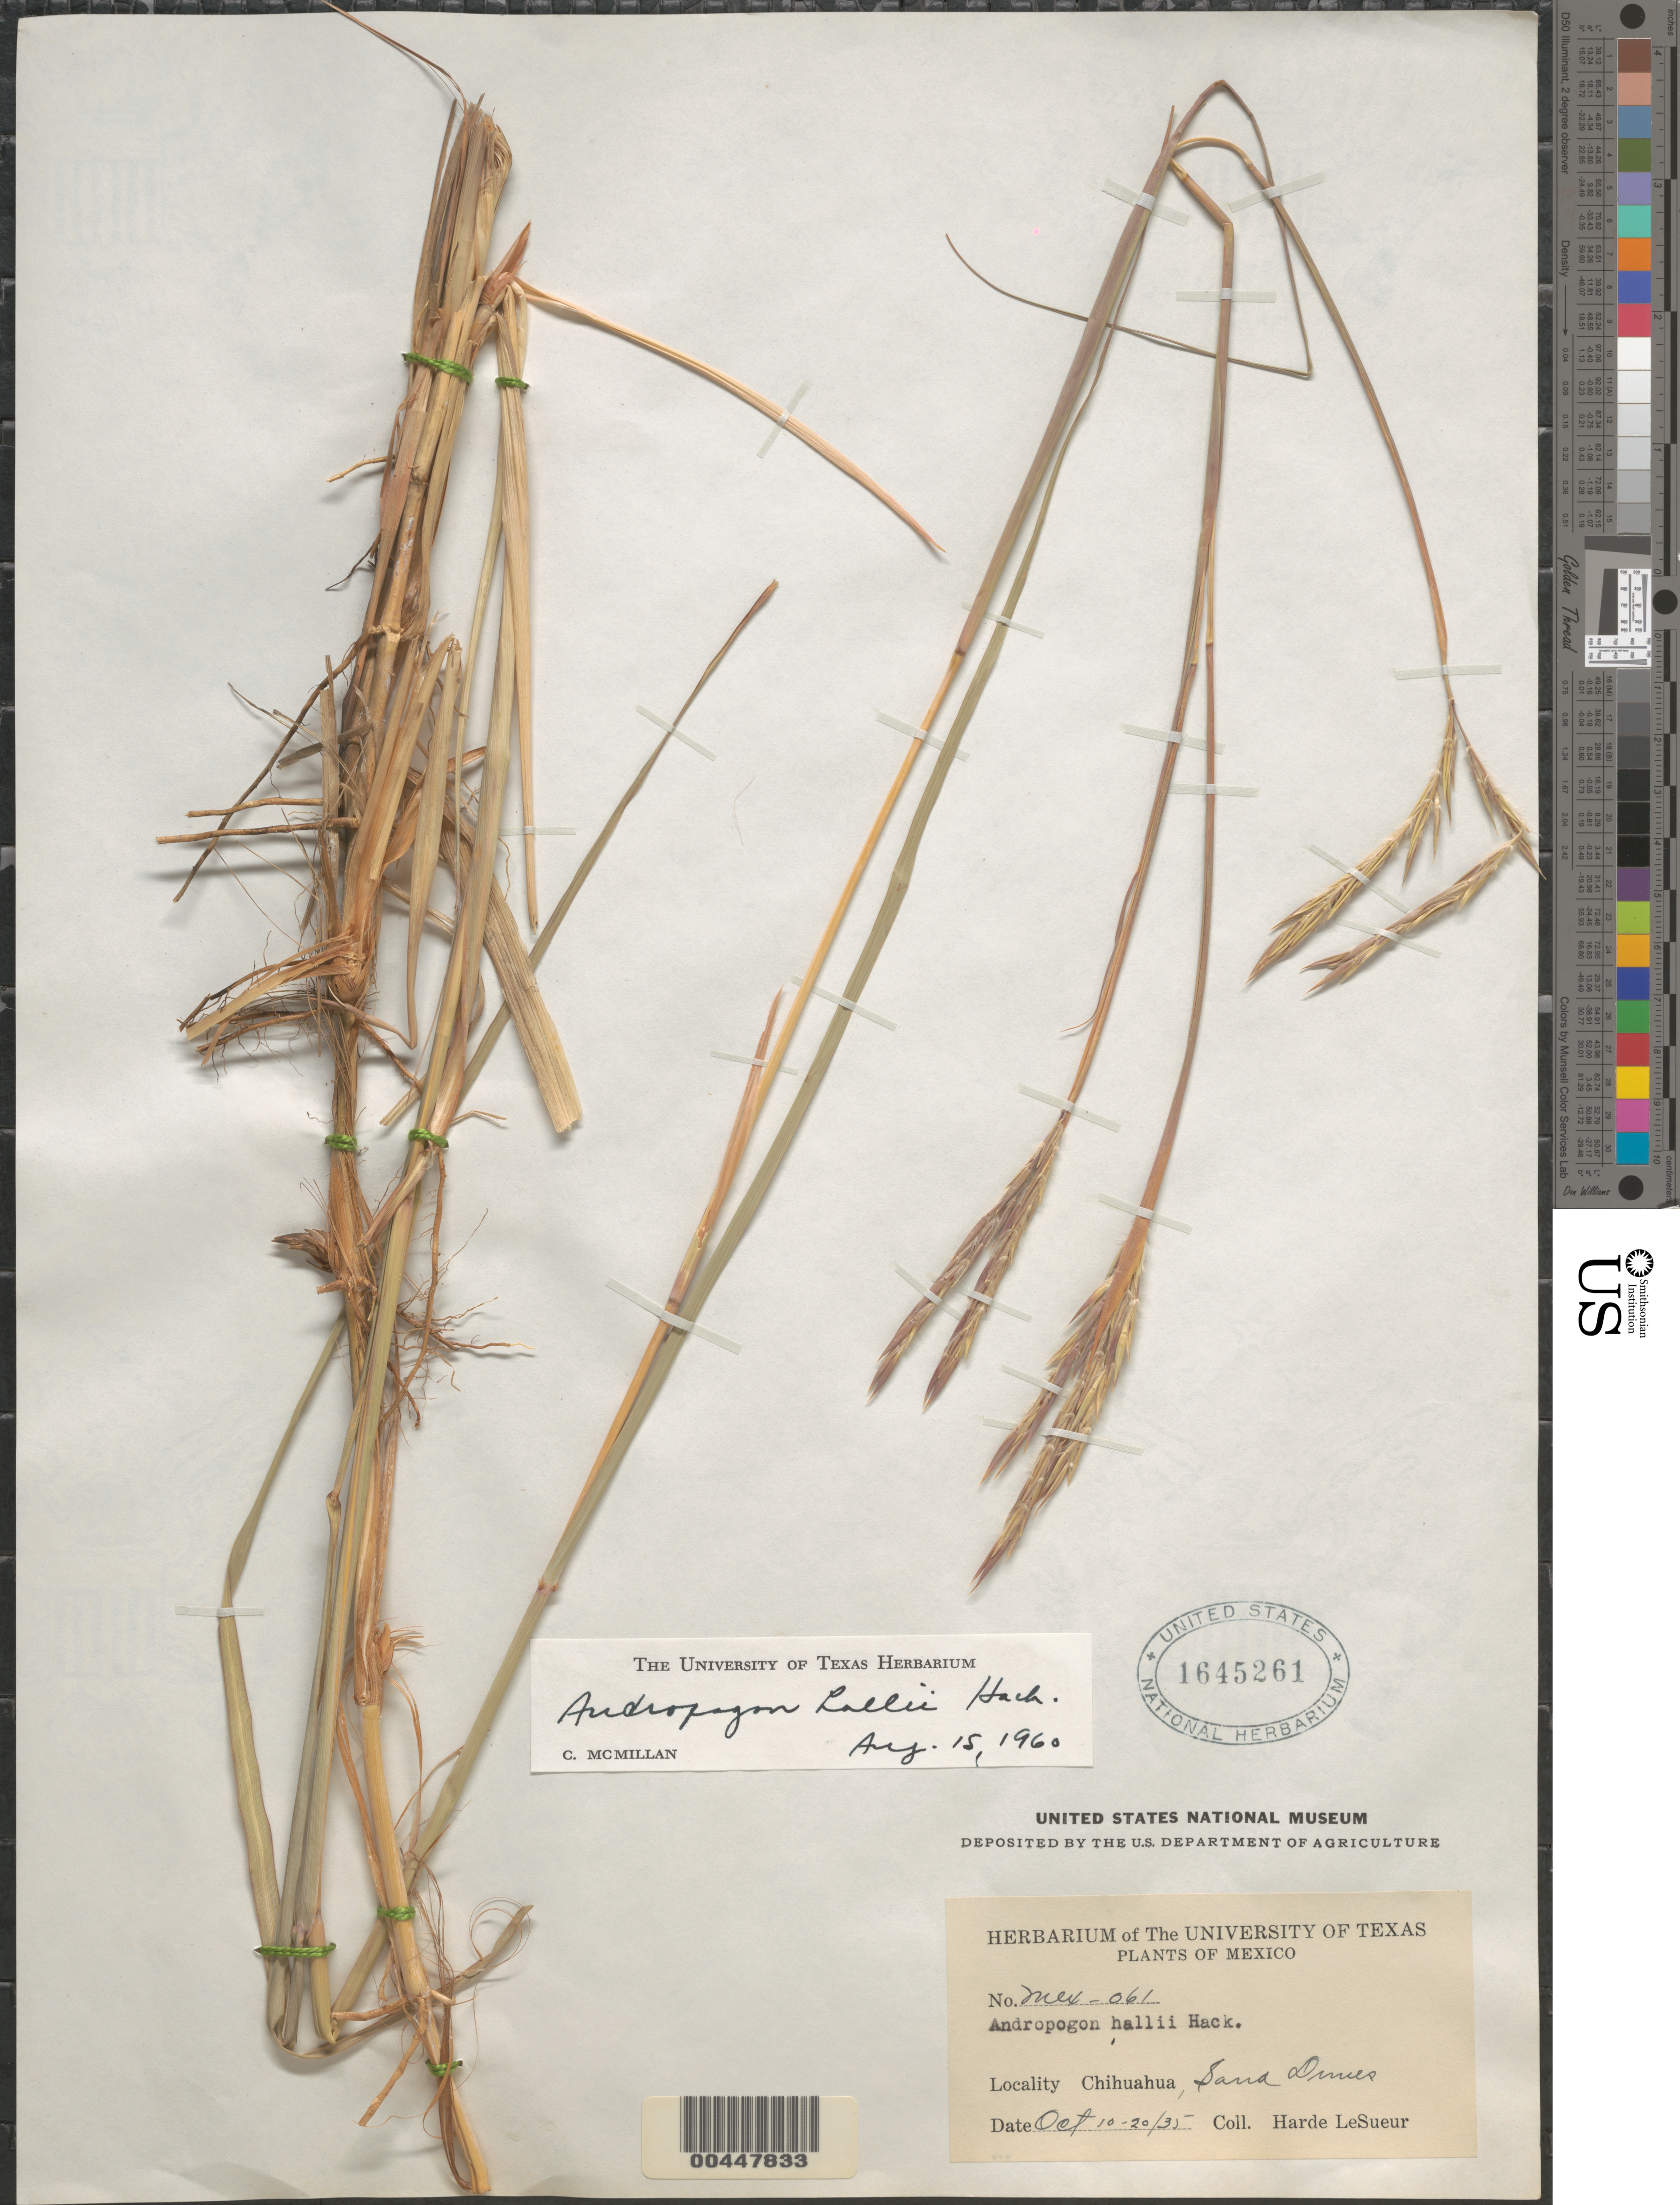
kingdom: Plantae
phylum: Tracheophyta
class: Liliopsida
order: Poales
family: Poaceae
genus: Andropogon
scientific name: Andropogon hallii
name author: Hack.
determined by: McMillan, C.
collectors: D. H. LeSueur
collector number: Mex-061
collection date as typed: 10 Oct 1935 to 20 Oct 1935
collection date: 1935-10-10/1935-10-20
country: Mexico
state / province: Chihuahua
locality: Sand dunes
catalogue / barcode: US 1645261